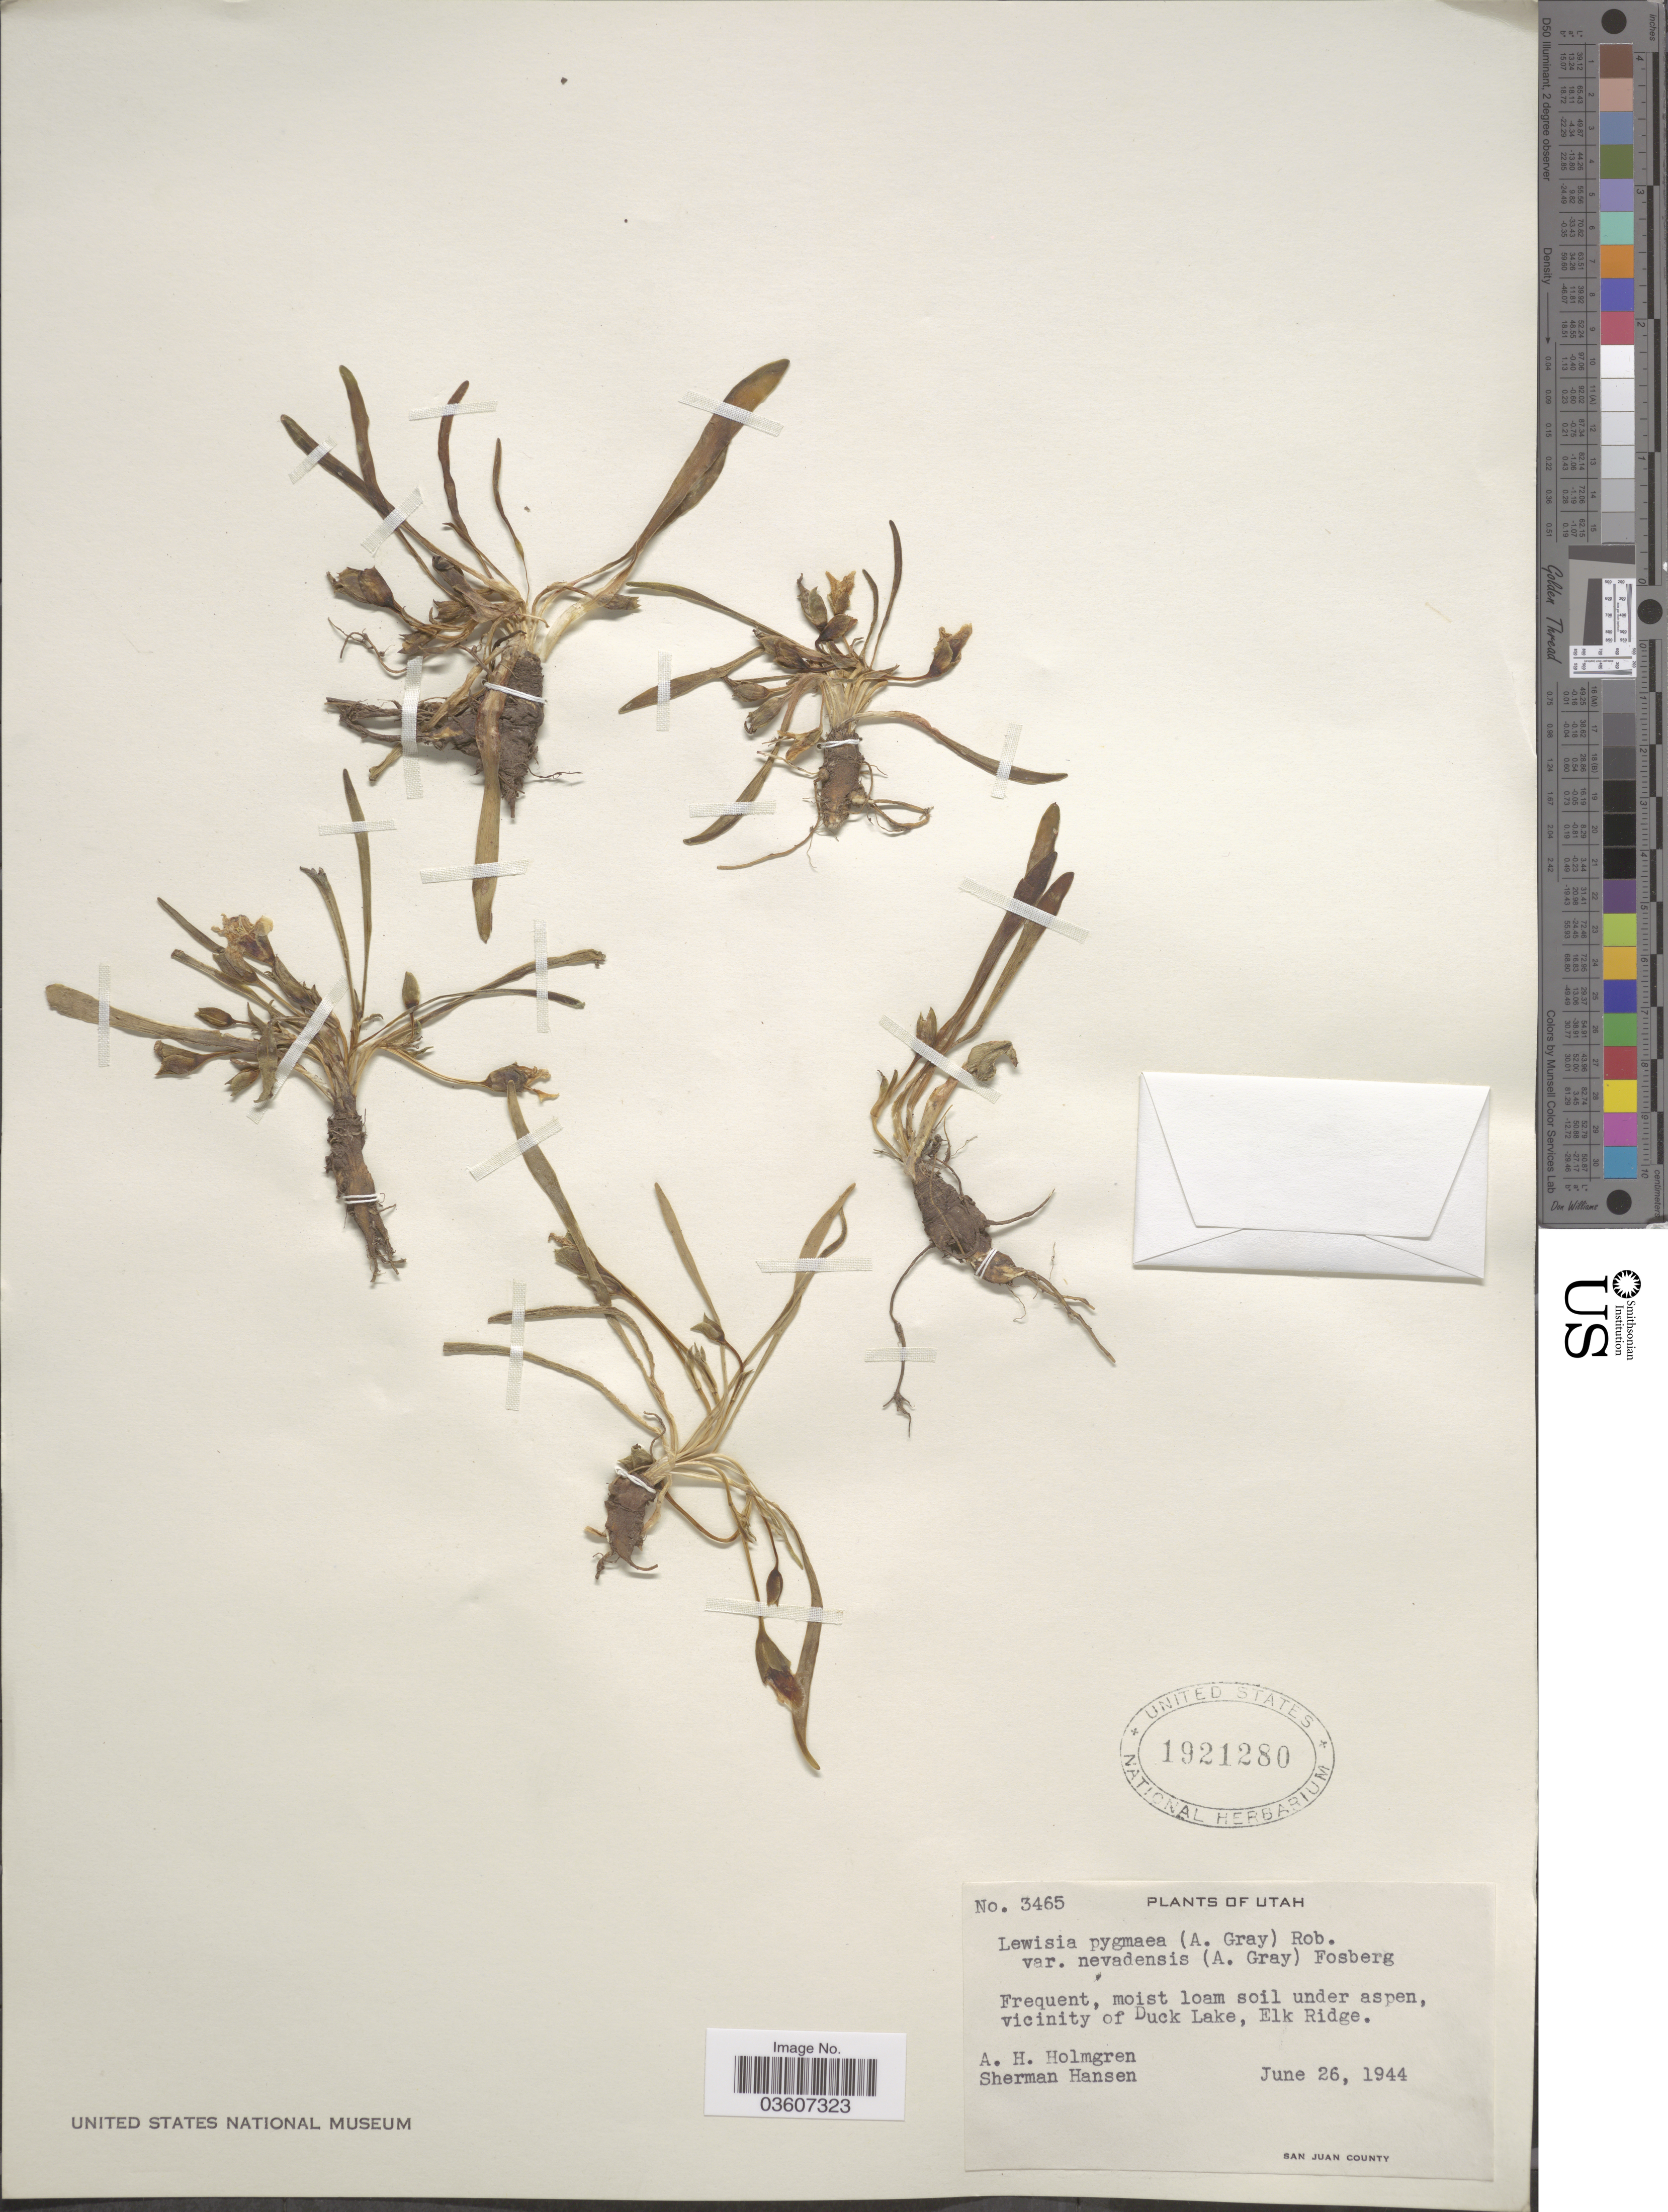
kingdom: Plantae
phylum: Tracheophyta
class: Magnoliopsida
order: Caryophyllales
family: Montiaceae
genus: Lewisia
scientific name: Lewisia nevadensis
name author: (A. Gray) B.L. Rob.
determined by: Strong, Mark T., (BOT), Smithsonian Institution - National Museum of Natural History (UNITED STATES)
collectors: A. H. Holmgren & S. Hansen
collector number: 3465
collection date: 1944-06-26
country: United States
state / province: Utah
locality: Vicinity of Duck Lake, Elk Ridge. San Juan County.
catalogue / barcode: US 1921280